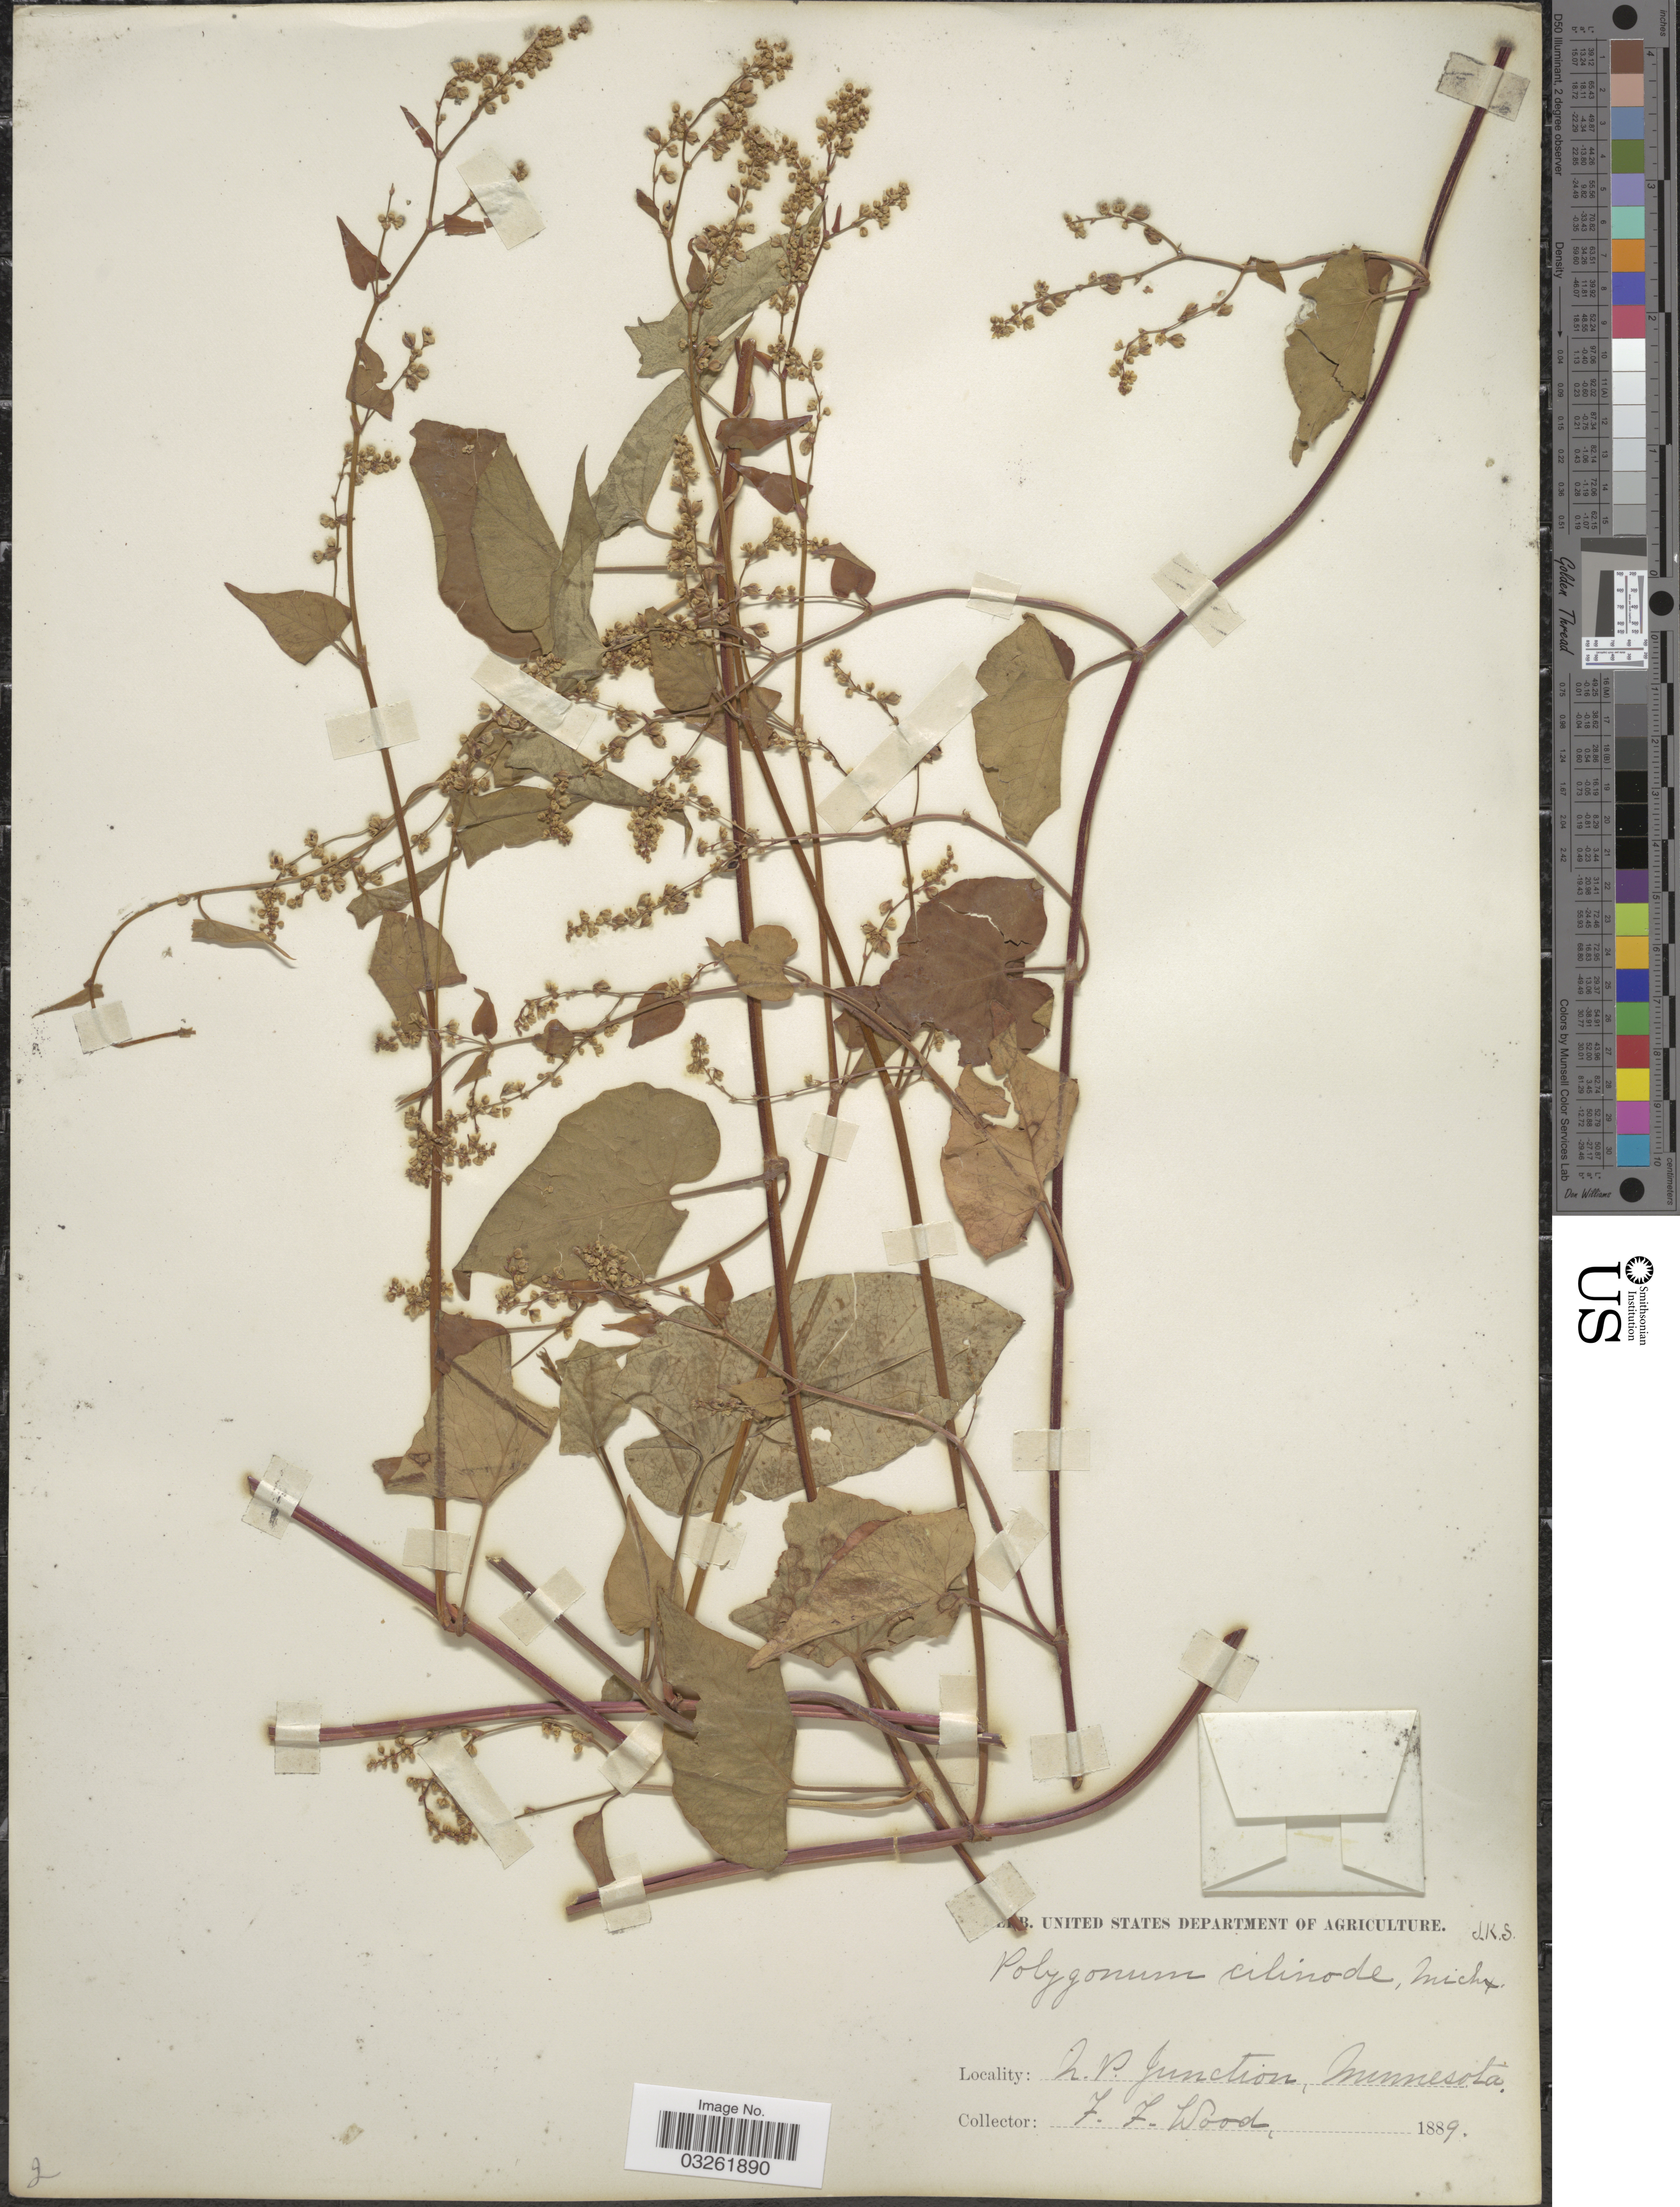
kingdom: Plantae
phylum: Tracheophyta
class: Magnoliopsida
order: Caryophyllales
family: Polygonaceae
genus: Fallopia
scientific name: Fallopia cilinodis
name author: (Michx.) Holub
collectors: F. Wood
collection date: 1889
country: United States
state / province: Minnesota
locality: N.P. Junction.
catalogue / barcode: US 103061